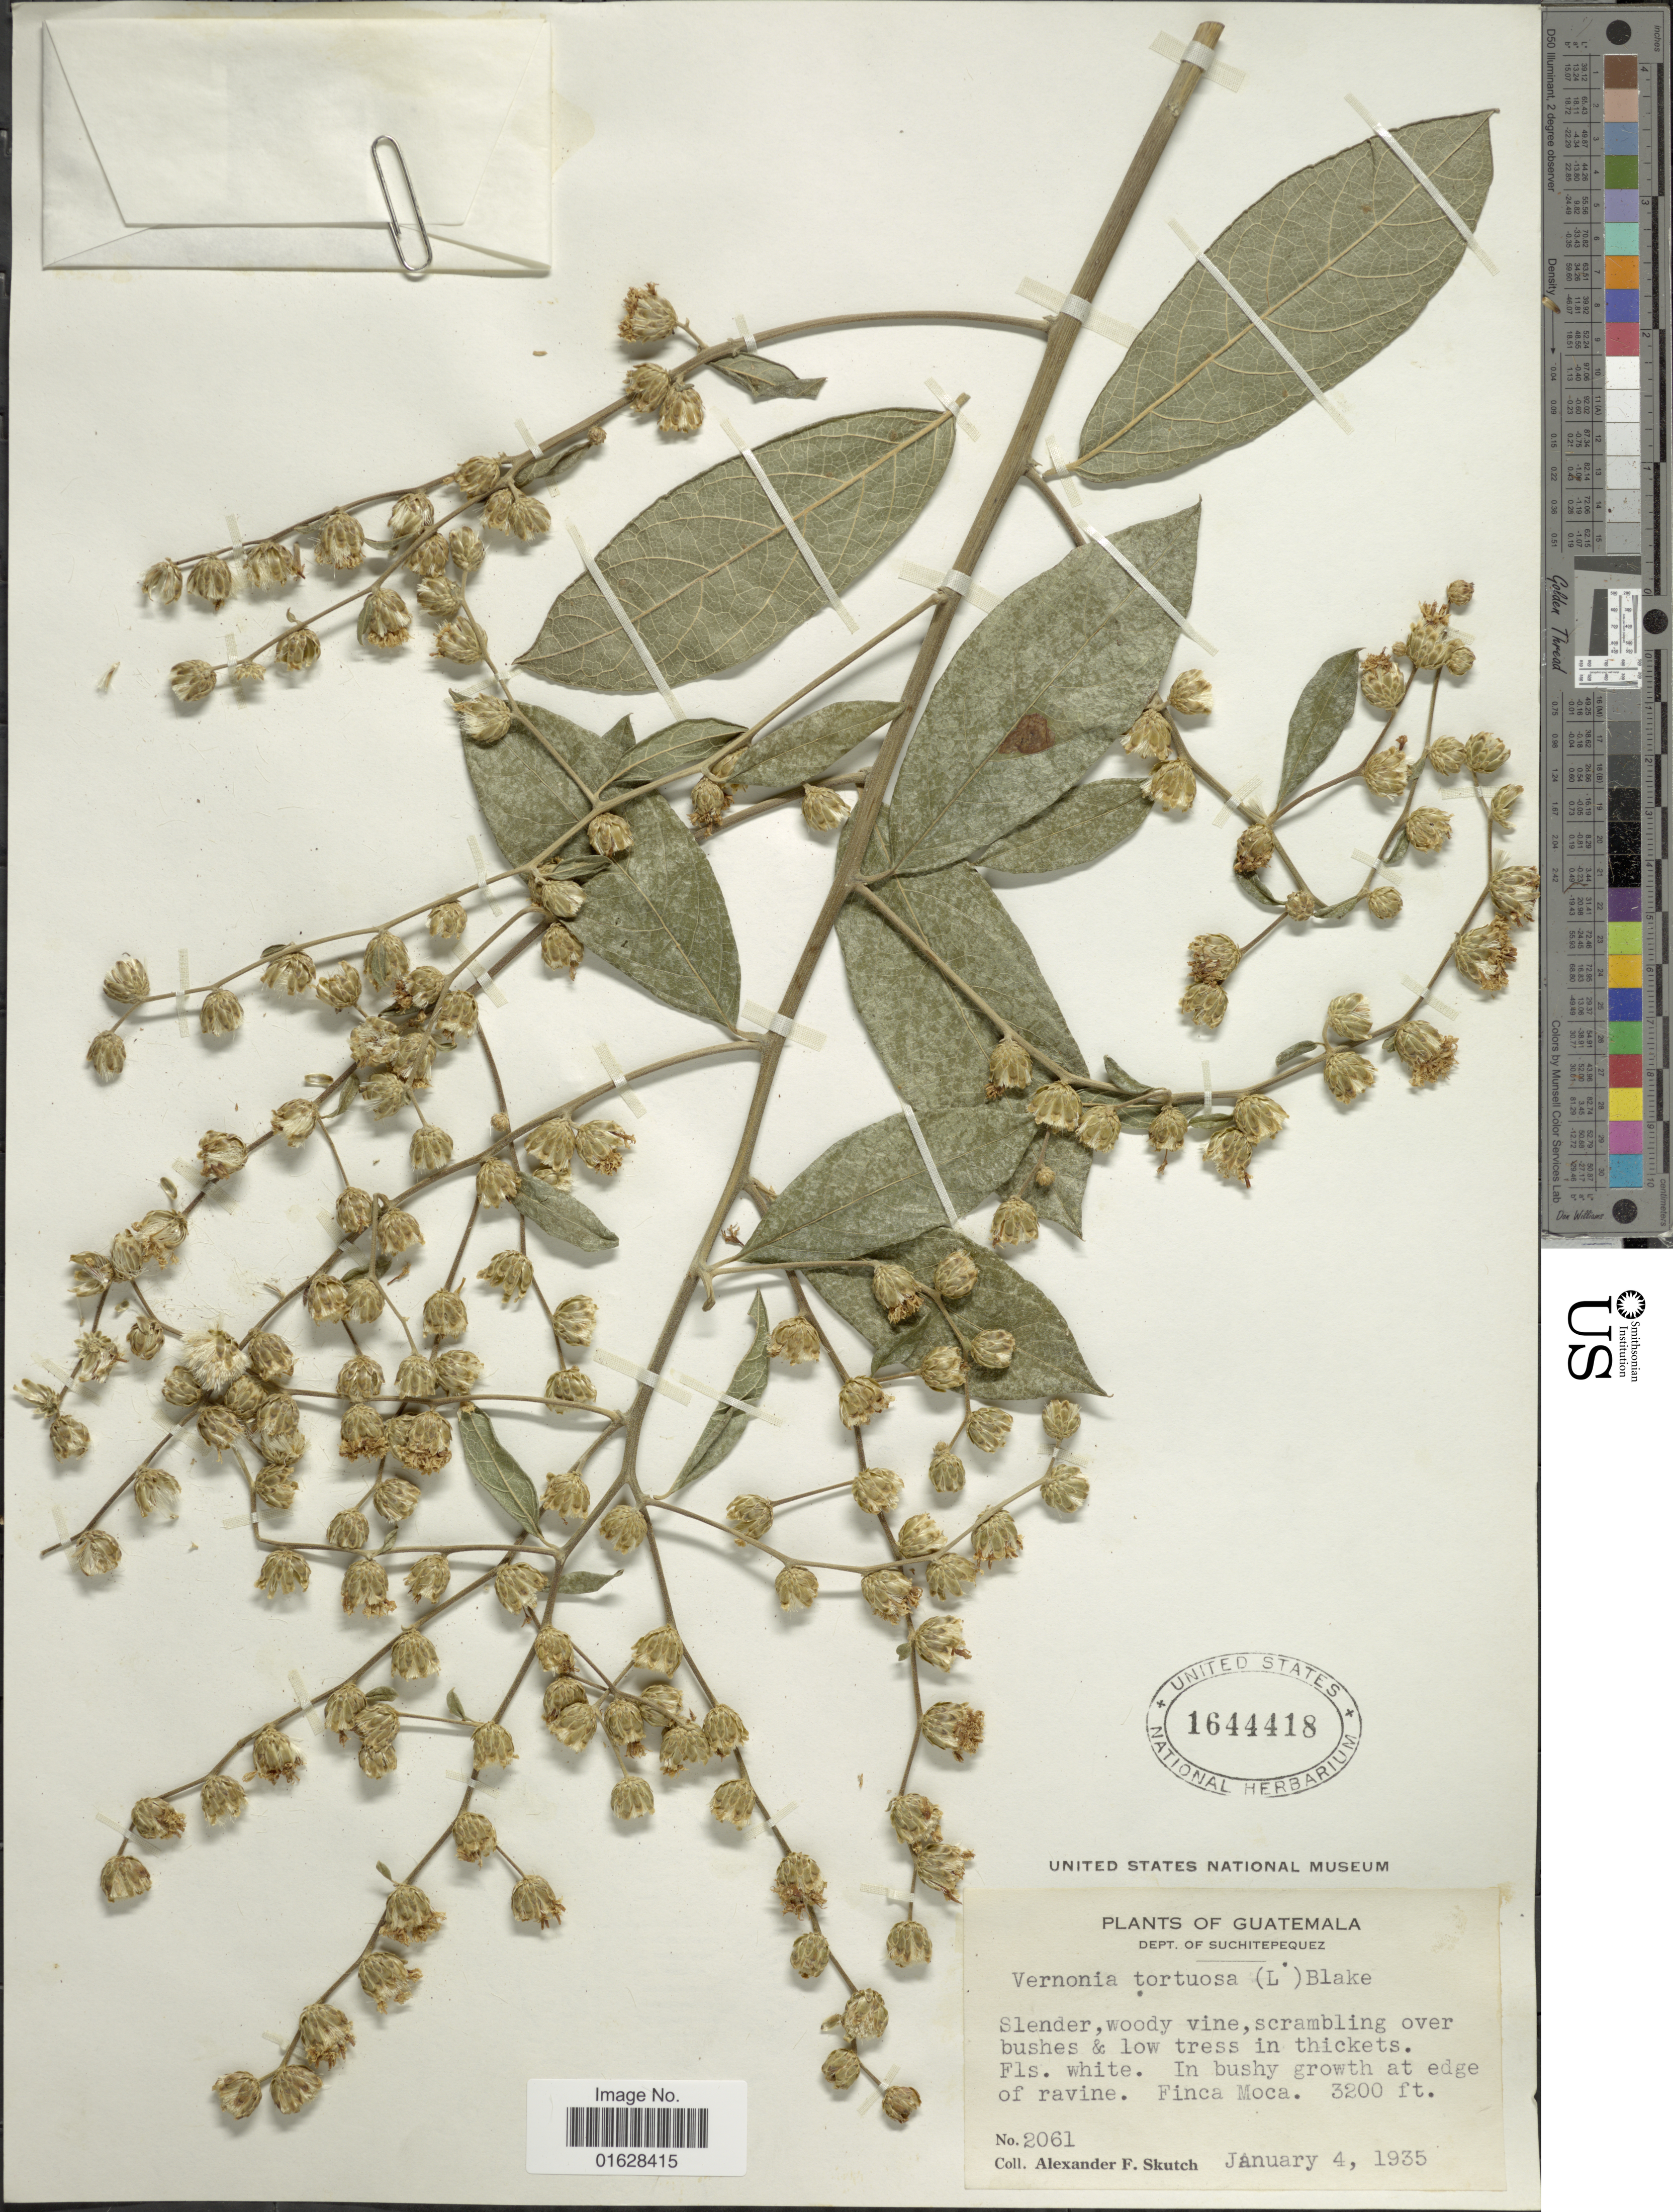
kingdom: Plantae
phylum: Tracheophyta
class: Magnoliopsida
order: Asterales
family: Asteraceae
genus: Lepidaploa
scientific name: Lepidaploa tortuosa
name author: (L.) H. Rob.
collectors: A. F. Skutch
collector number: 2061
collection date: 1935-01-04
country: Guatemala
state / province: Suchitepéquez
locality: Dept. of Suchitepequez, Finca Moca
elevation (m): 975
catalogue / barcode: US 1644418